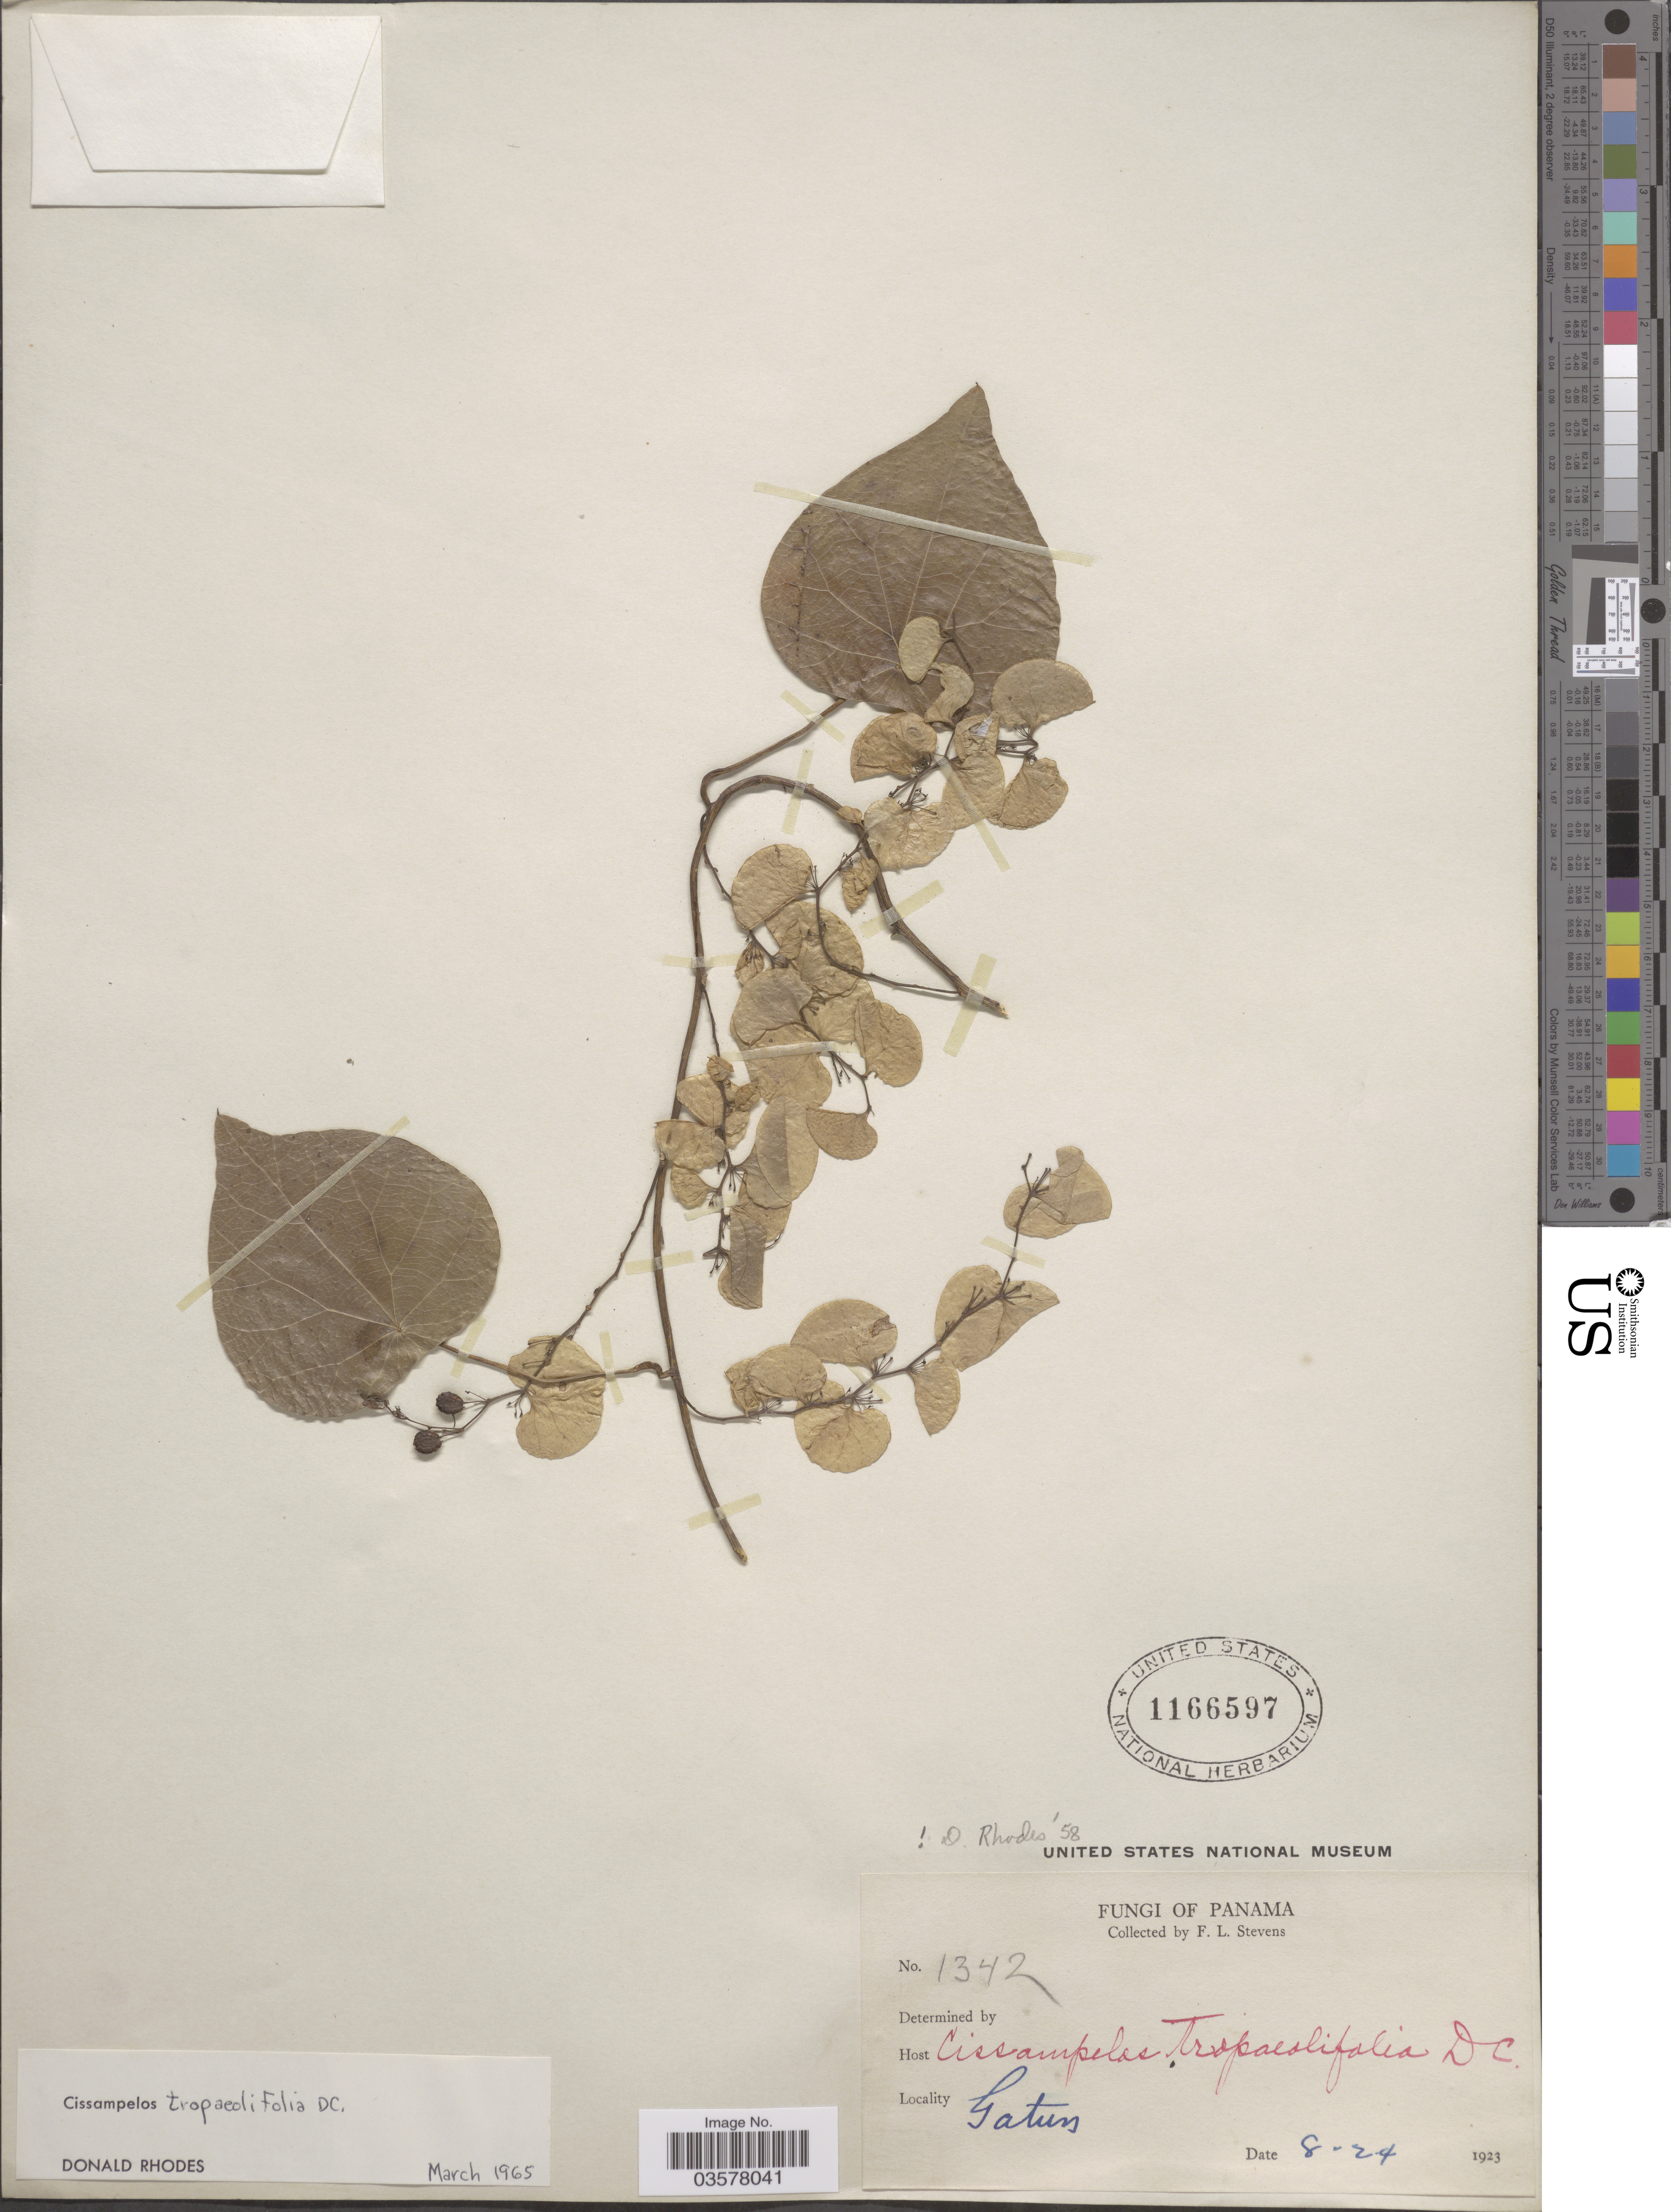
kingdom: Plantae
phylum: Tracheophyta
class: Magnoliopsida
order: Ranunculales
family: Menispermaceae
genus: Cissampelos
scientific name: Cissampelos tropaeolifolia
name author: DC.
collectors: F. L. Stevens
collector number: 1342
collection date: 1923-08-24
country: Panama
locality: Gatun.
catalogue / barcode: US 1166597